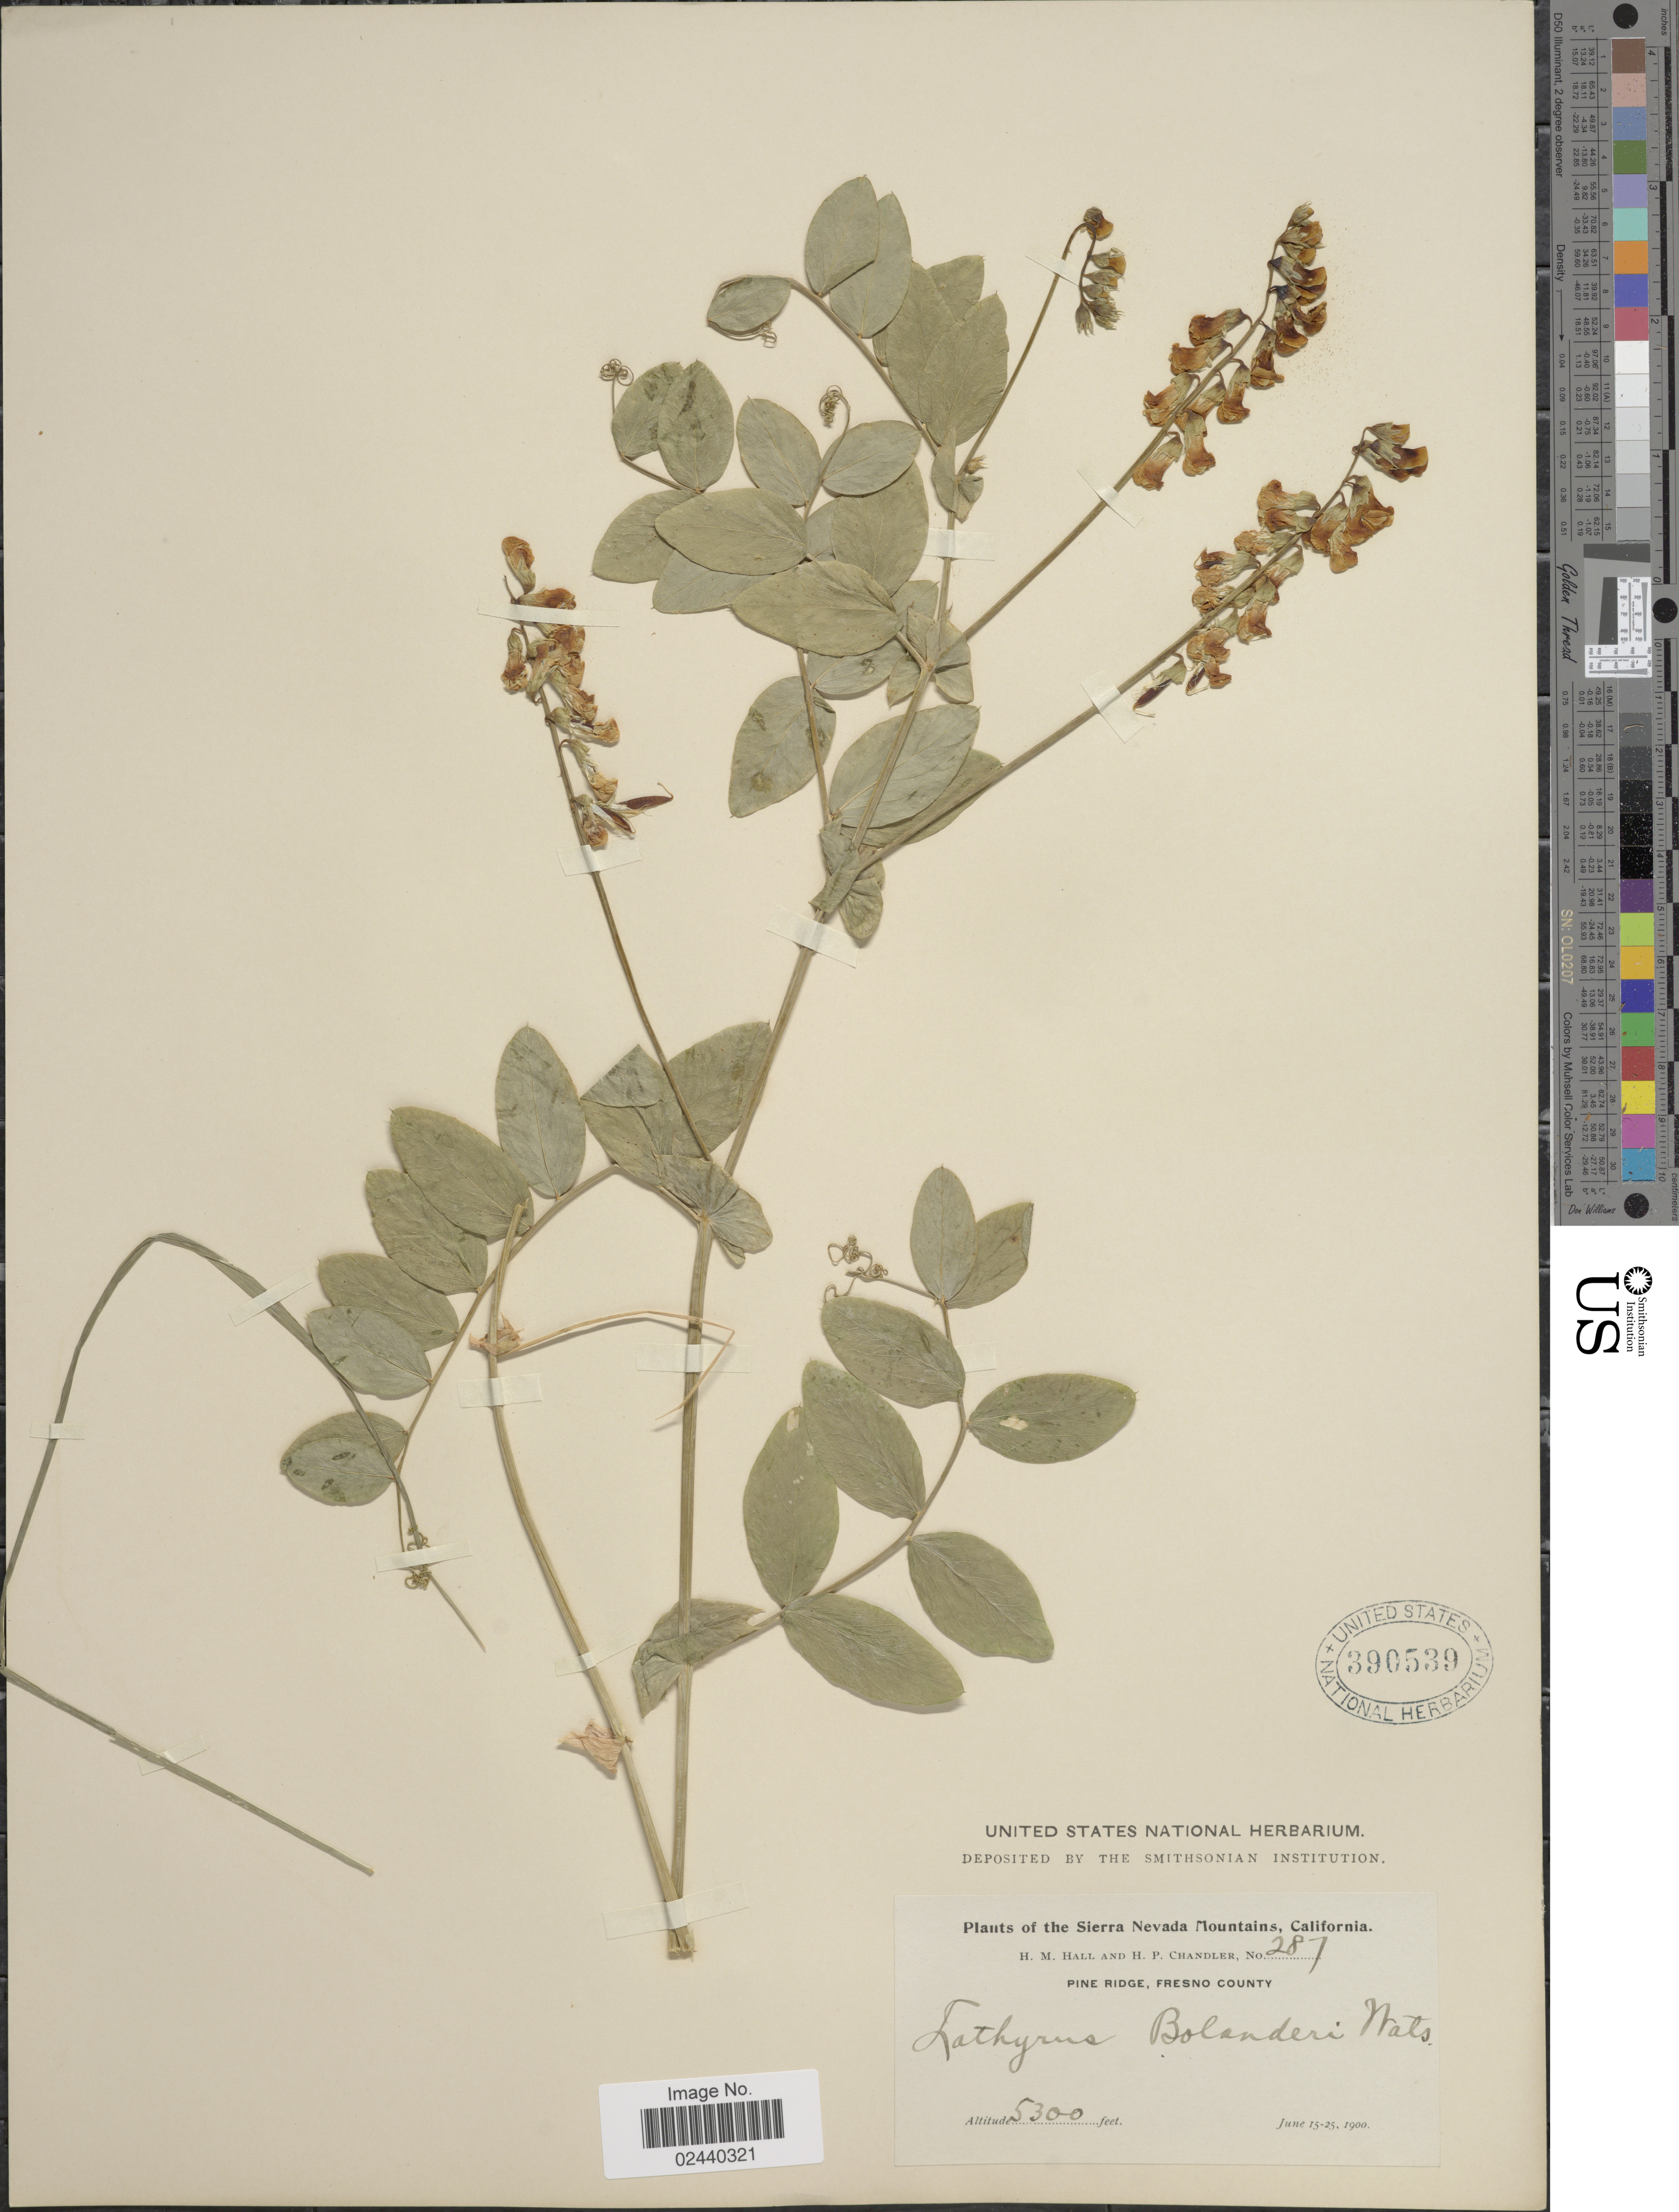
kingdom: Plantae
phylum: Tracheophyta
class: Magnoliopsida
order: Fabales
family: Fabaceae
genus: Lathyrus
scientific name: Lathyrus bolanderi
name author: S. Watson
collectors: H. M. Hall & H. Chandler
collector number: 287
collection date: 1900-06-15/1900-06-25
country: United States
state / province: California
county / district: Fresno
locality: The Sierra Nevada Mountains, Pine Ridge, Fresno County.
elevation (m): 1615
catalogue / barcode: US 390539